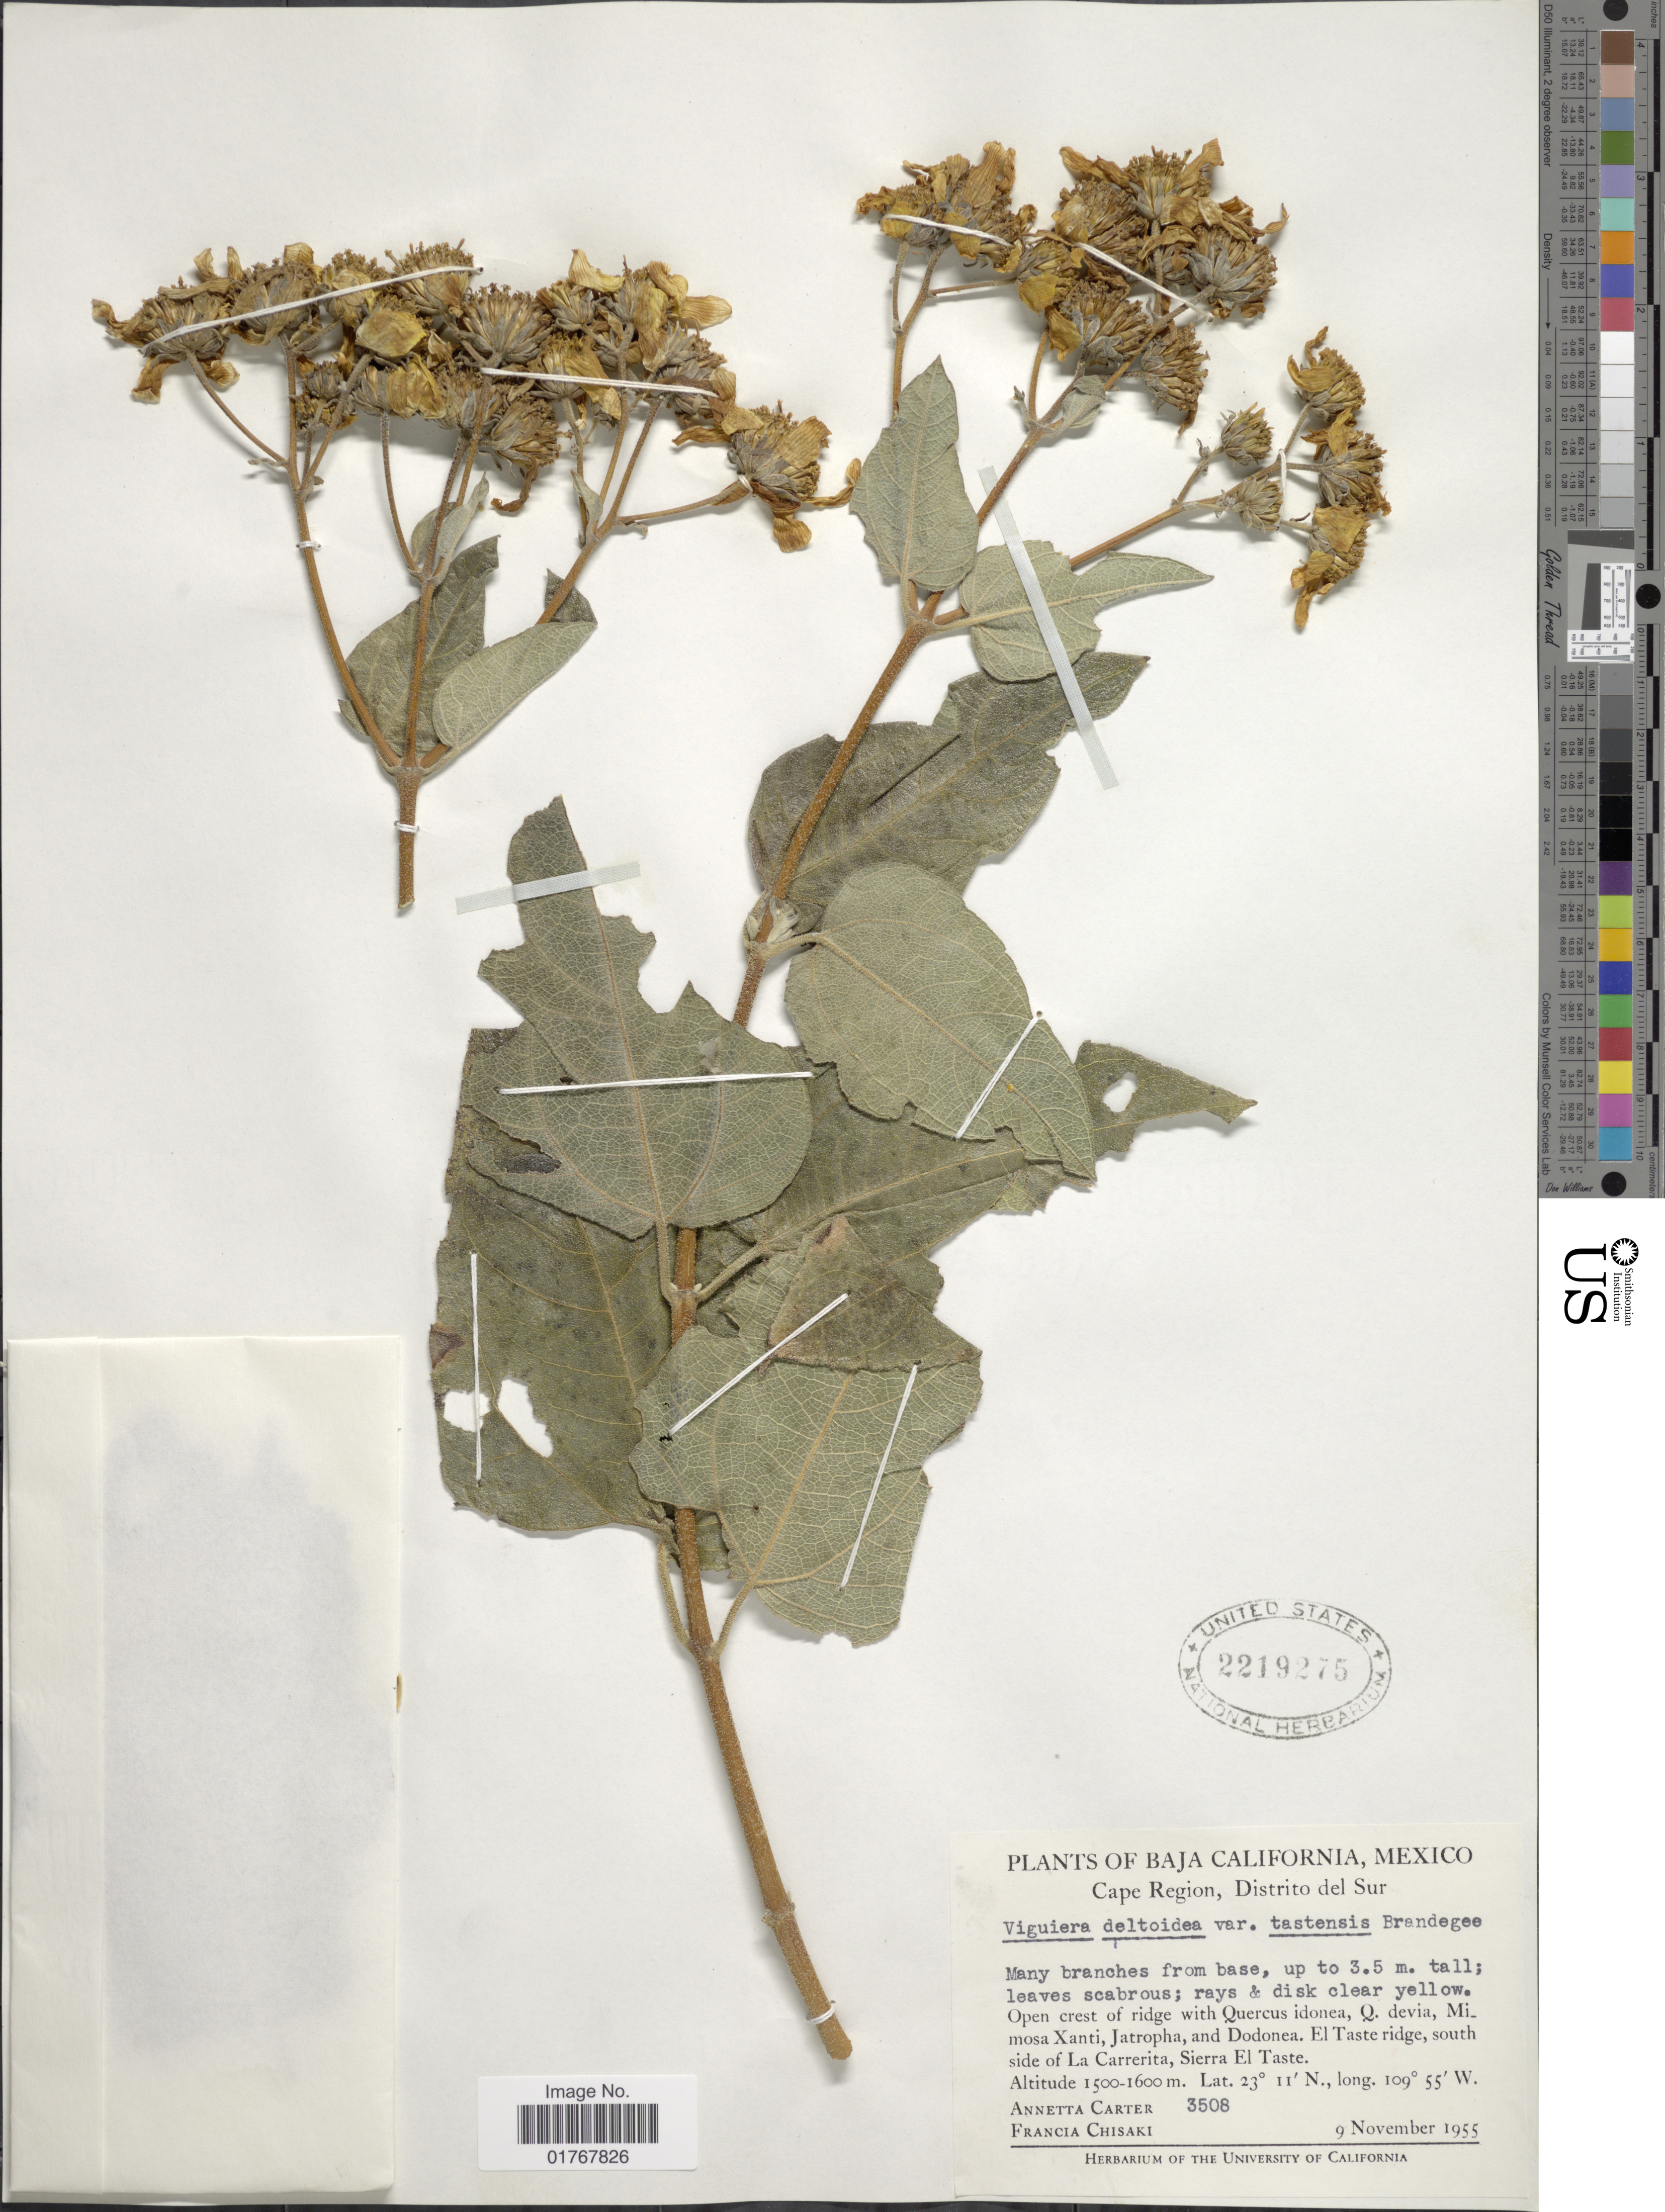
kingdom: Plantae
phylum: Tracheophyta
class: Magnoliopsida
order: Asterales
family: Asteraceae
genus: Viguiera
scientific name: Viguiera deltoidea var. tastensis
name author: Brandegee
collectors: A. Carter & F. Chisaki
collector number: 3508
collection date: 1955-11-09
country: Mexico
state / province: Baja California Sur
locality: Cape Region, Disttito del Sur, El Taste ridge, south side of La Carrerita, Sierra El Taste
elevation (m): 1500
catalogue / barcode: US 2219275